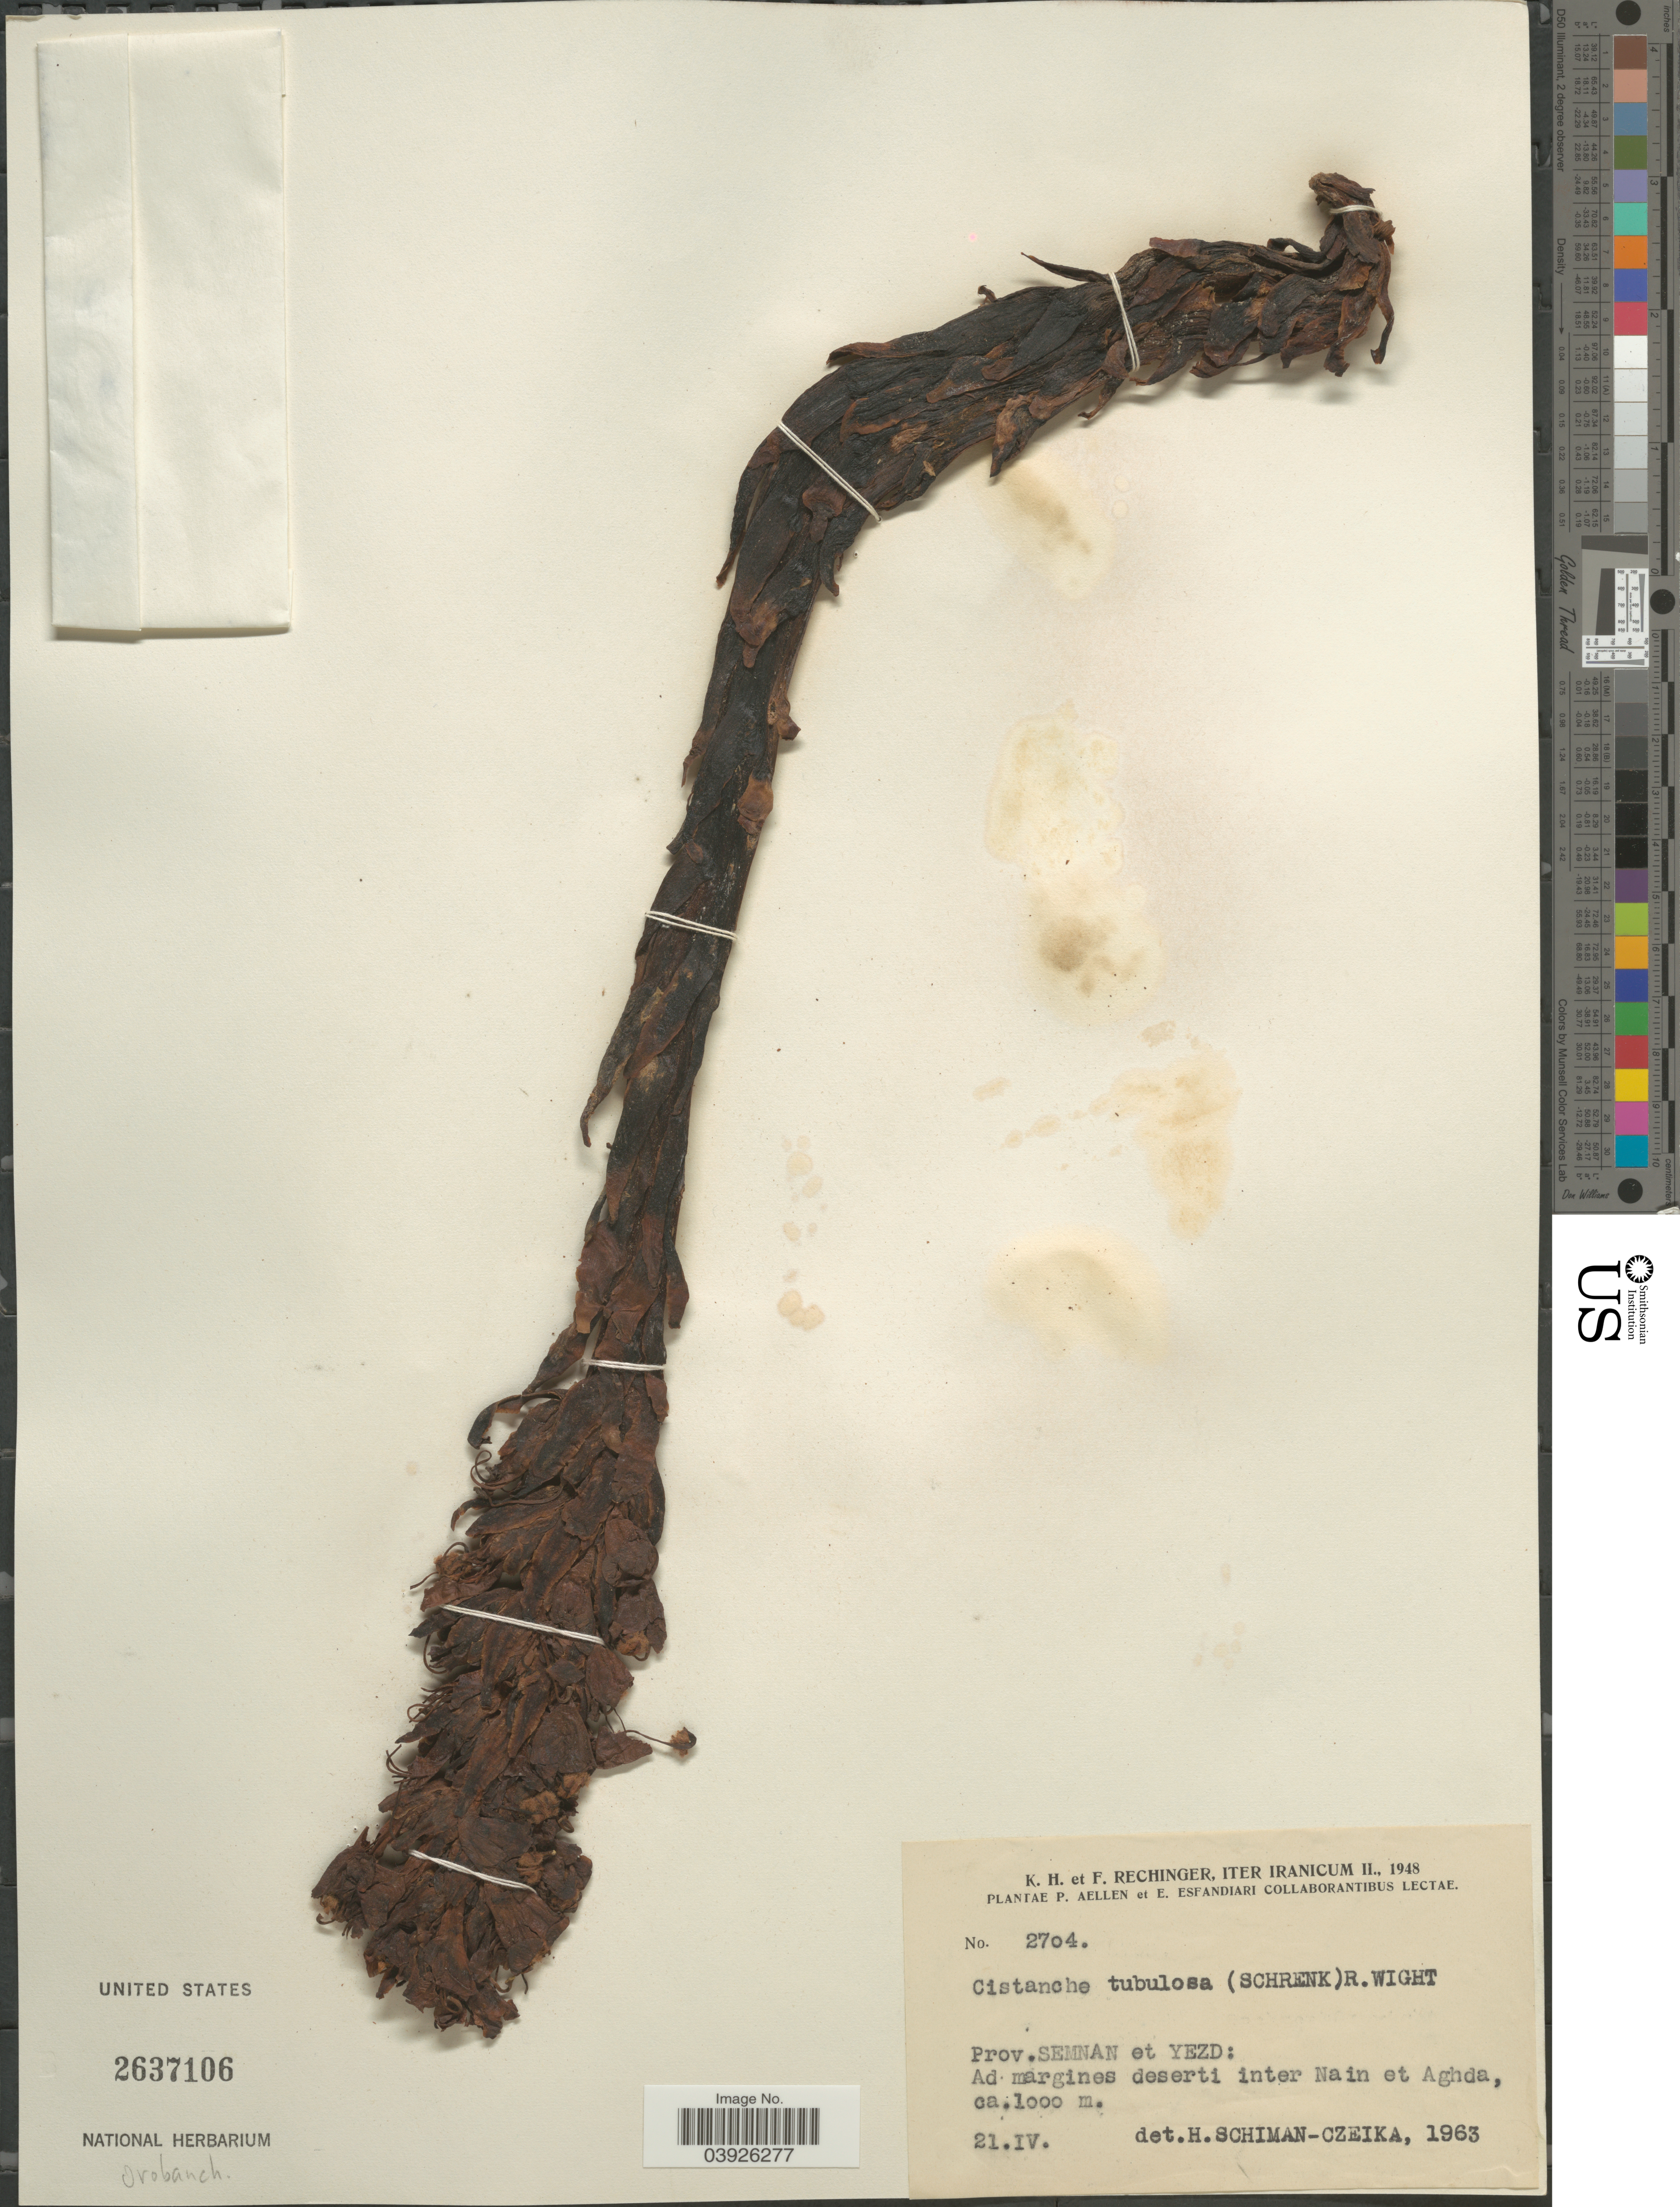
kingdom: Plantae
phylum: Tracheophyta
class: Magnoliopsida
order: Lamiales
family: Orobanchaceae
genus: Cistanche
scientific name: Cistanche tubulosa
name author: (Schenk) Wight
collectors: K. H. Rechinger & F. Rechinger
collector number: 2704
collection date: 1963-04-21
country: Iran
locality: Prov. Semnan et Yezd: Ad margines deserti inter Nain et Aghda.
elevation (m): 1000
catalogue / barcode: US 2637106